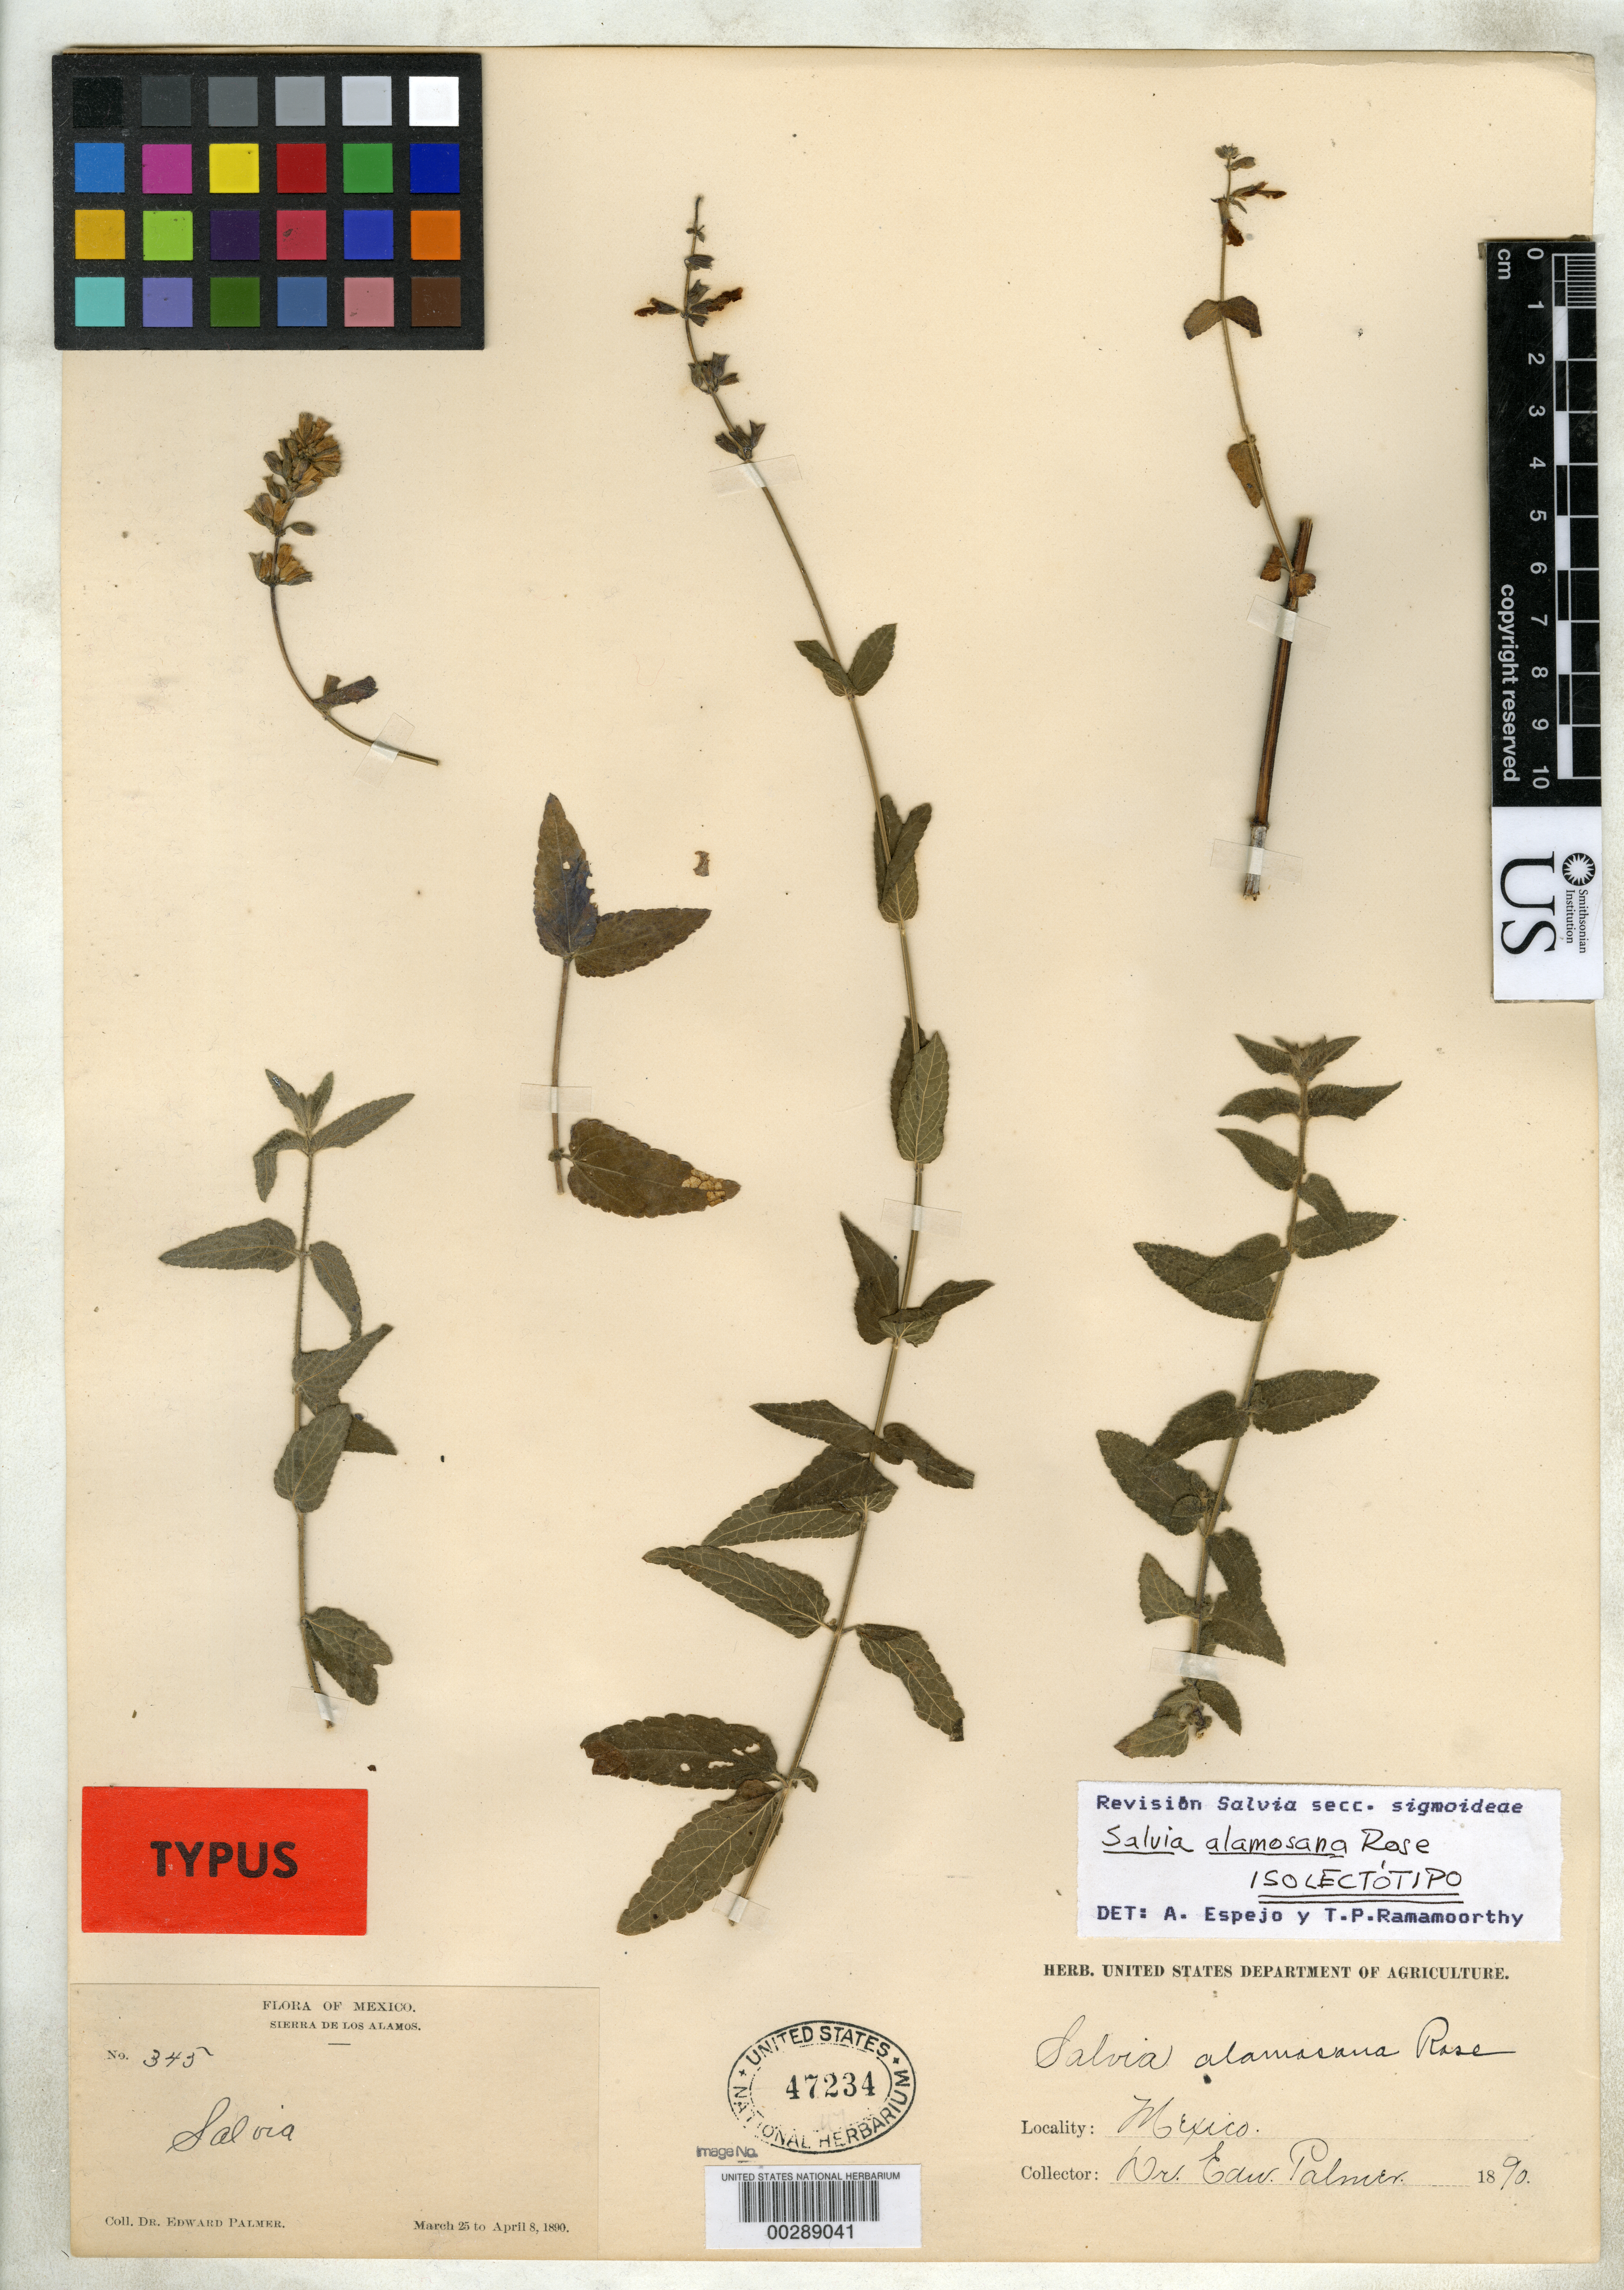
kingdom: Plantae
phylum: Tracheophyta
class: Magnoliopsida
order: Lamiales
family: Lamiaceae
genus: Salvia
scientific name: Salvia alamosana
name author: Rose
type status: Isolectotype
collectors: E. Palmer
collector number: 345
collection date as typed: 30 Mar 1890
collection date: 1890-03-30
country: Mexico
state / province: Sonora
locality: Alamos.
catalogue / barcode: US 47234